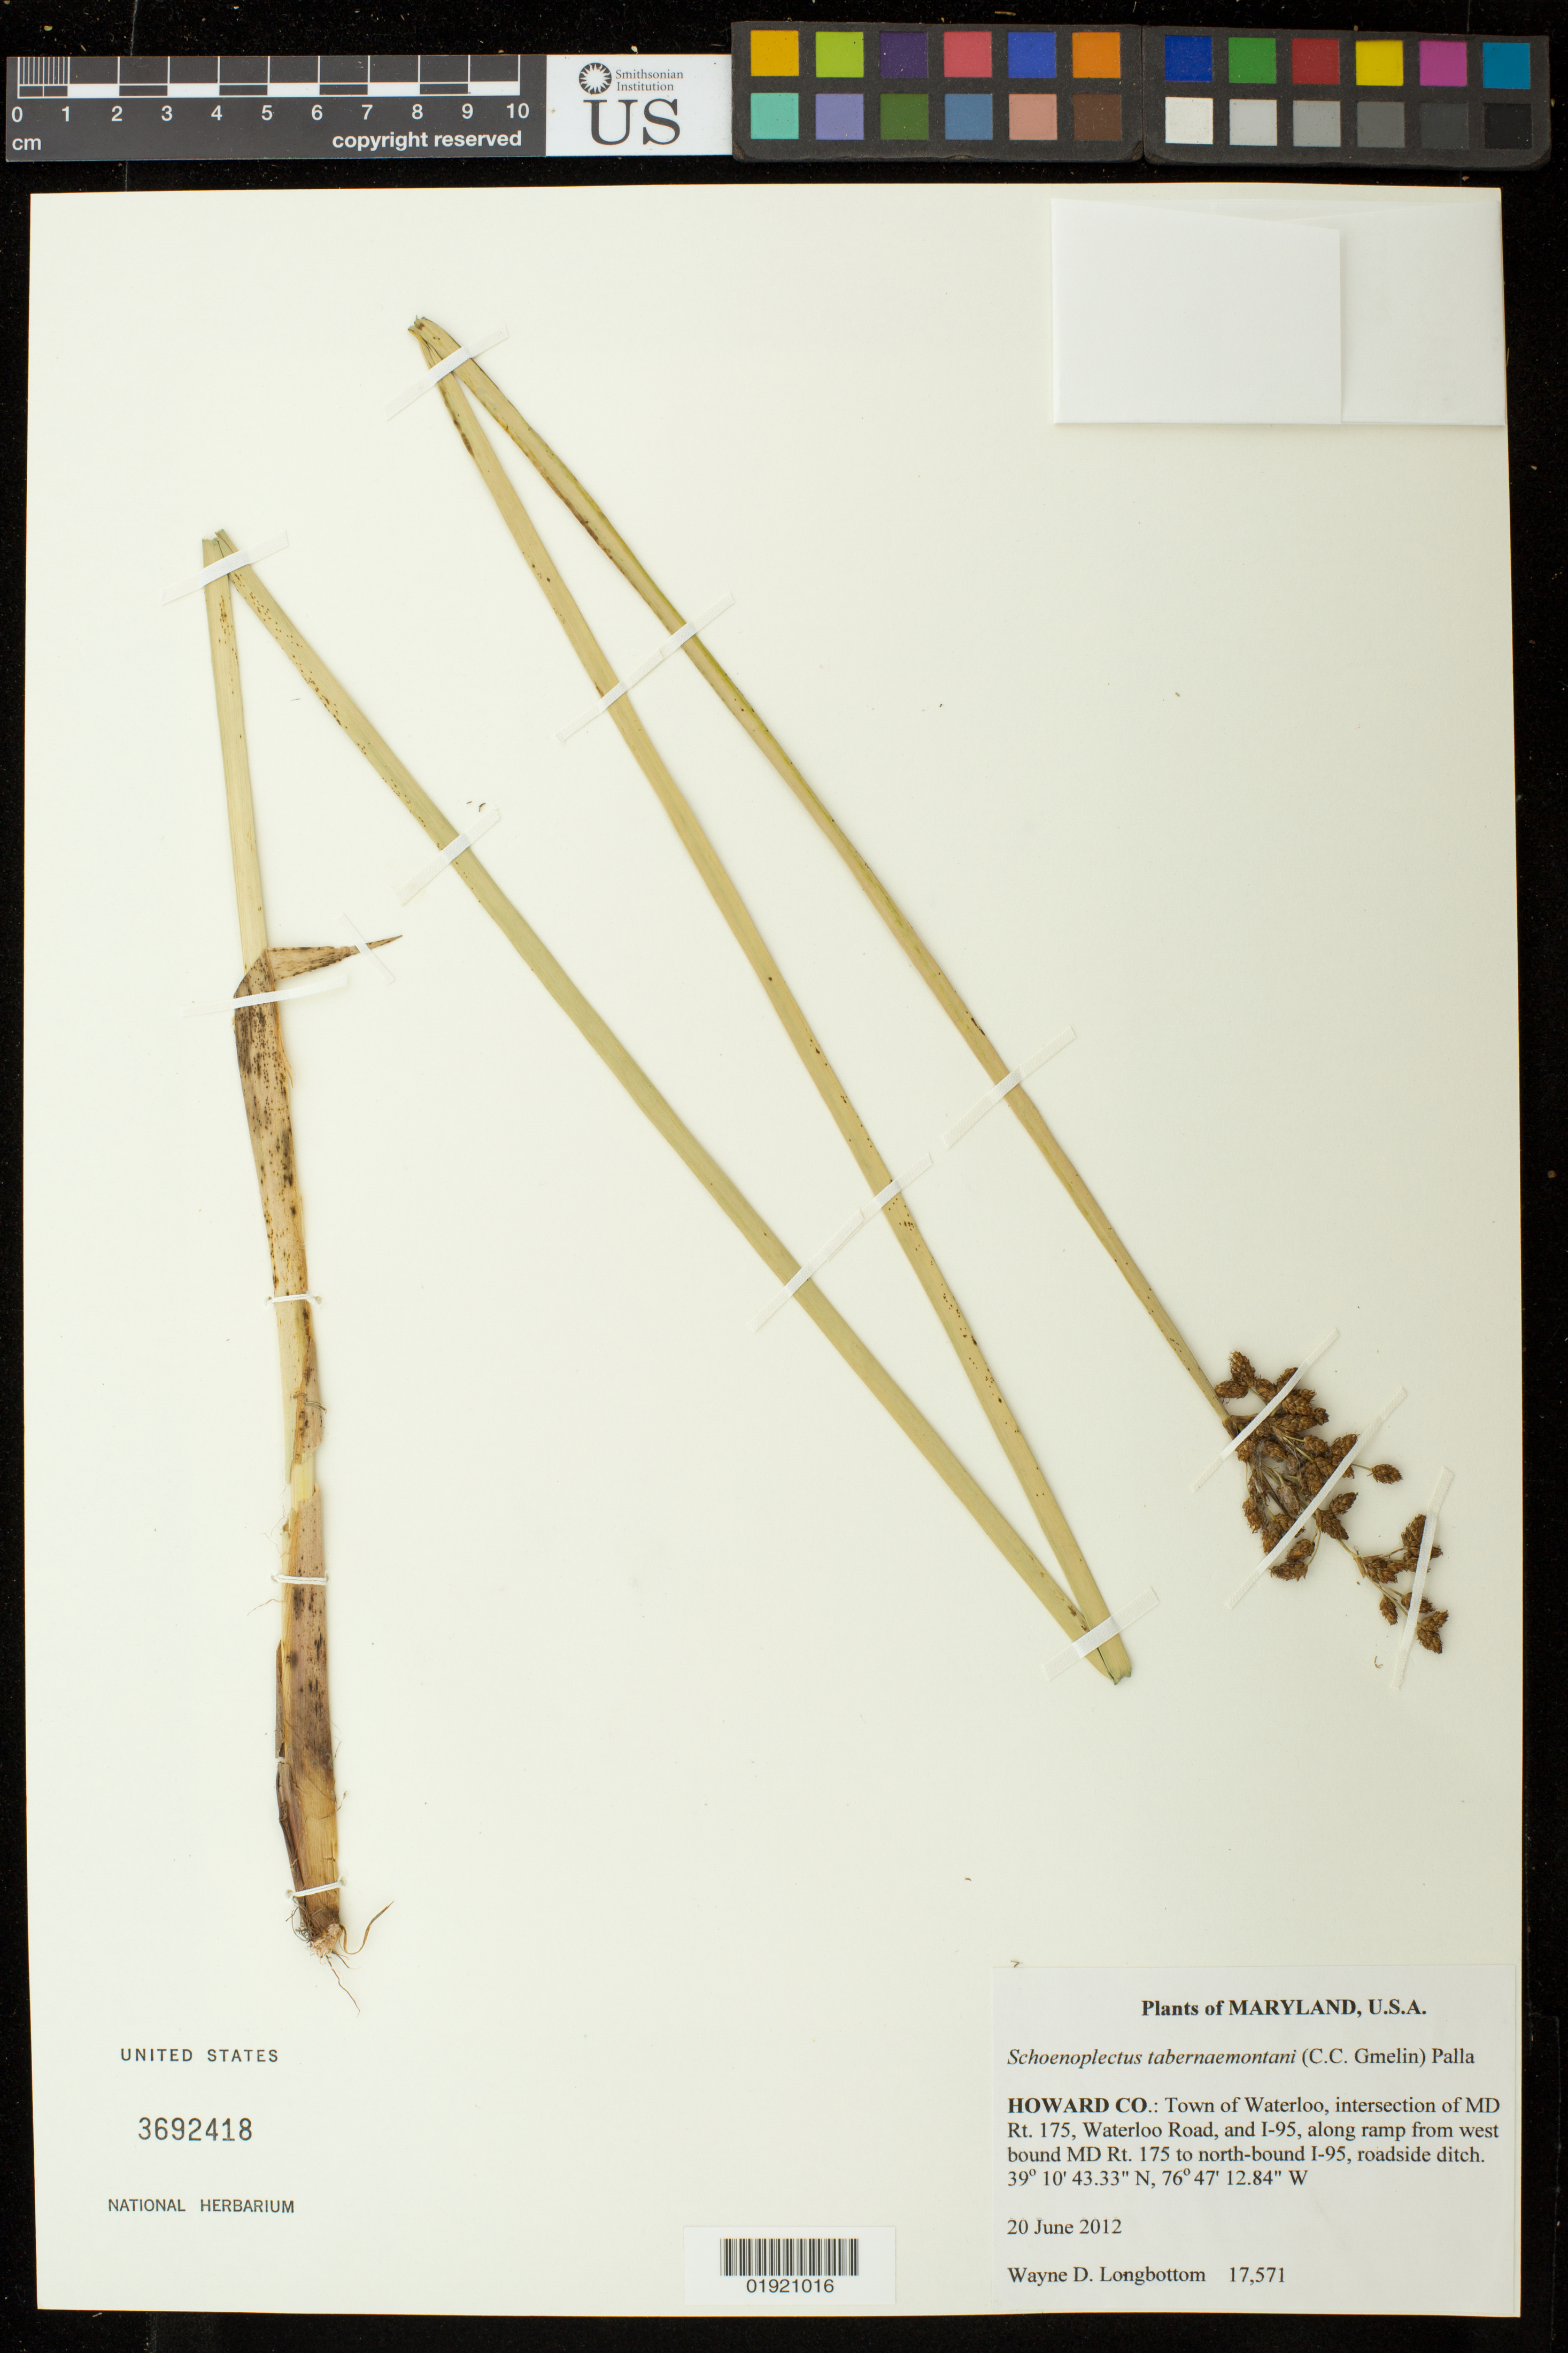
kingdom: Plantae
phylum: Tracheophyta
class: Liliopsida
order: Poales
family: Cyperaceae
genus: Schoenoplectus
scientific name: Schoenoplectus tabernaemontani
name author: (C.C. Gmel.) Palla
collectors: W. D. Longbottom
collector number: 17571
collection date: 2012-06-20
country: United States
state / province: Maryland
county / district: Howard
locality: Howard Co.: Town of Waterloo, intersection of MD Rt. 175, Waterloo Road, and I-95, along ramp from west bound MD Rt. 175 to north bound I-95, roadside ditch.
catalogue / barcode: US 3692418